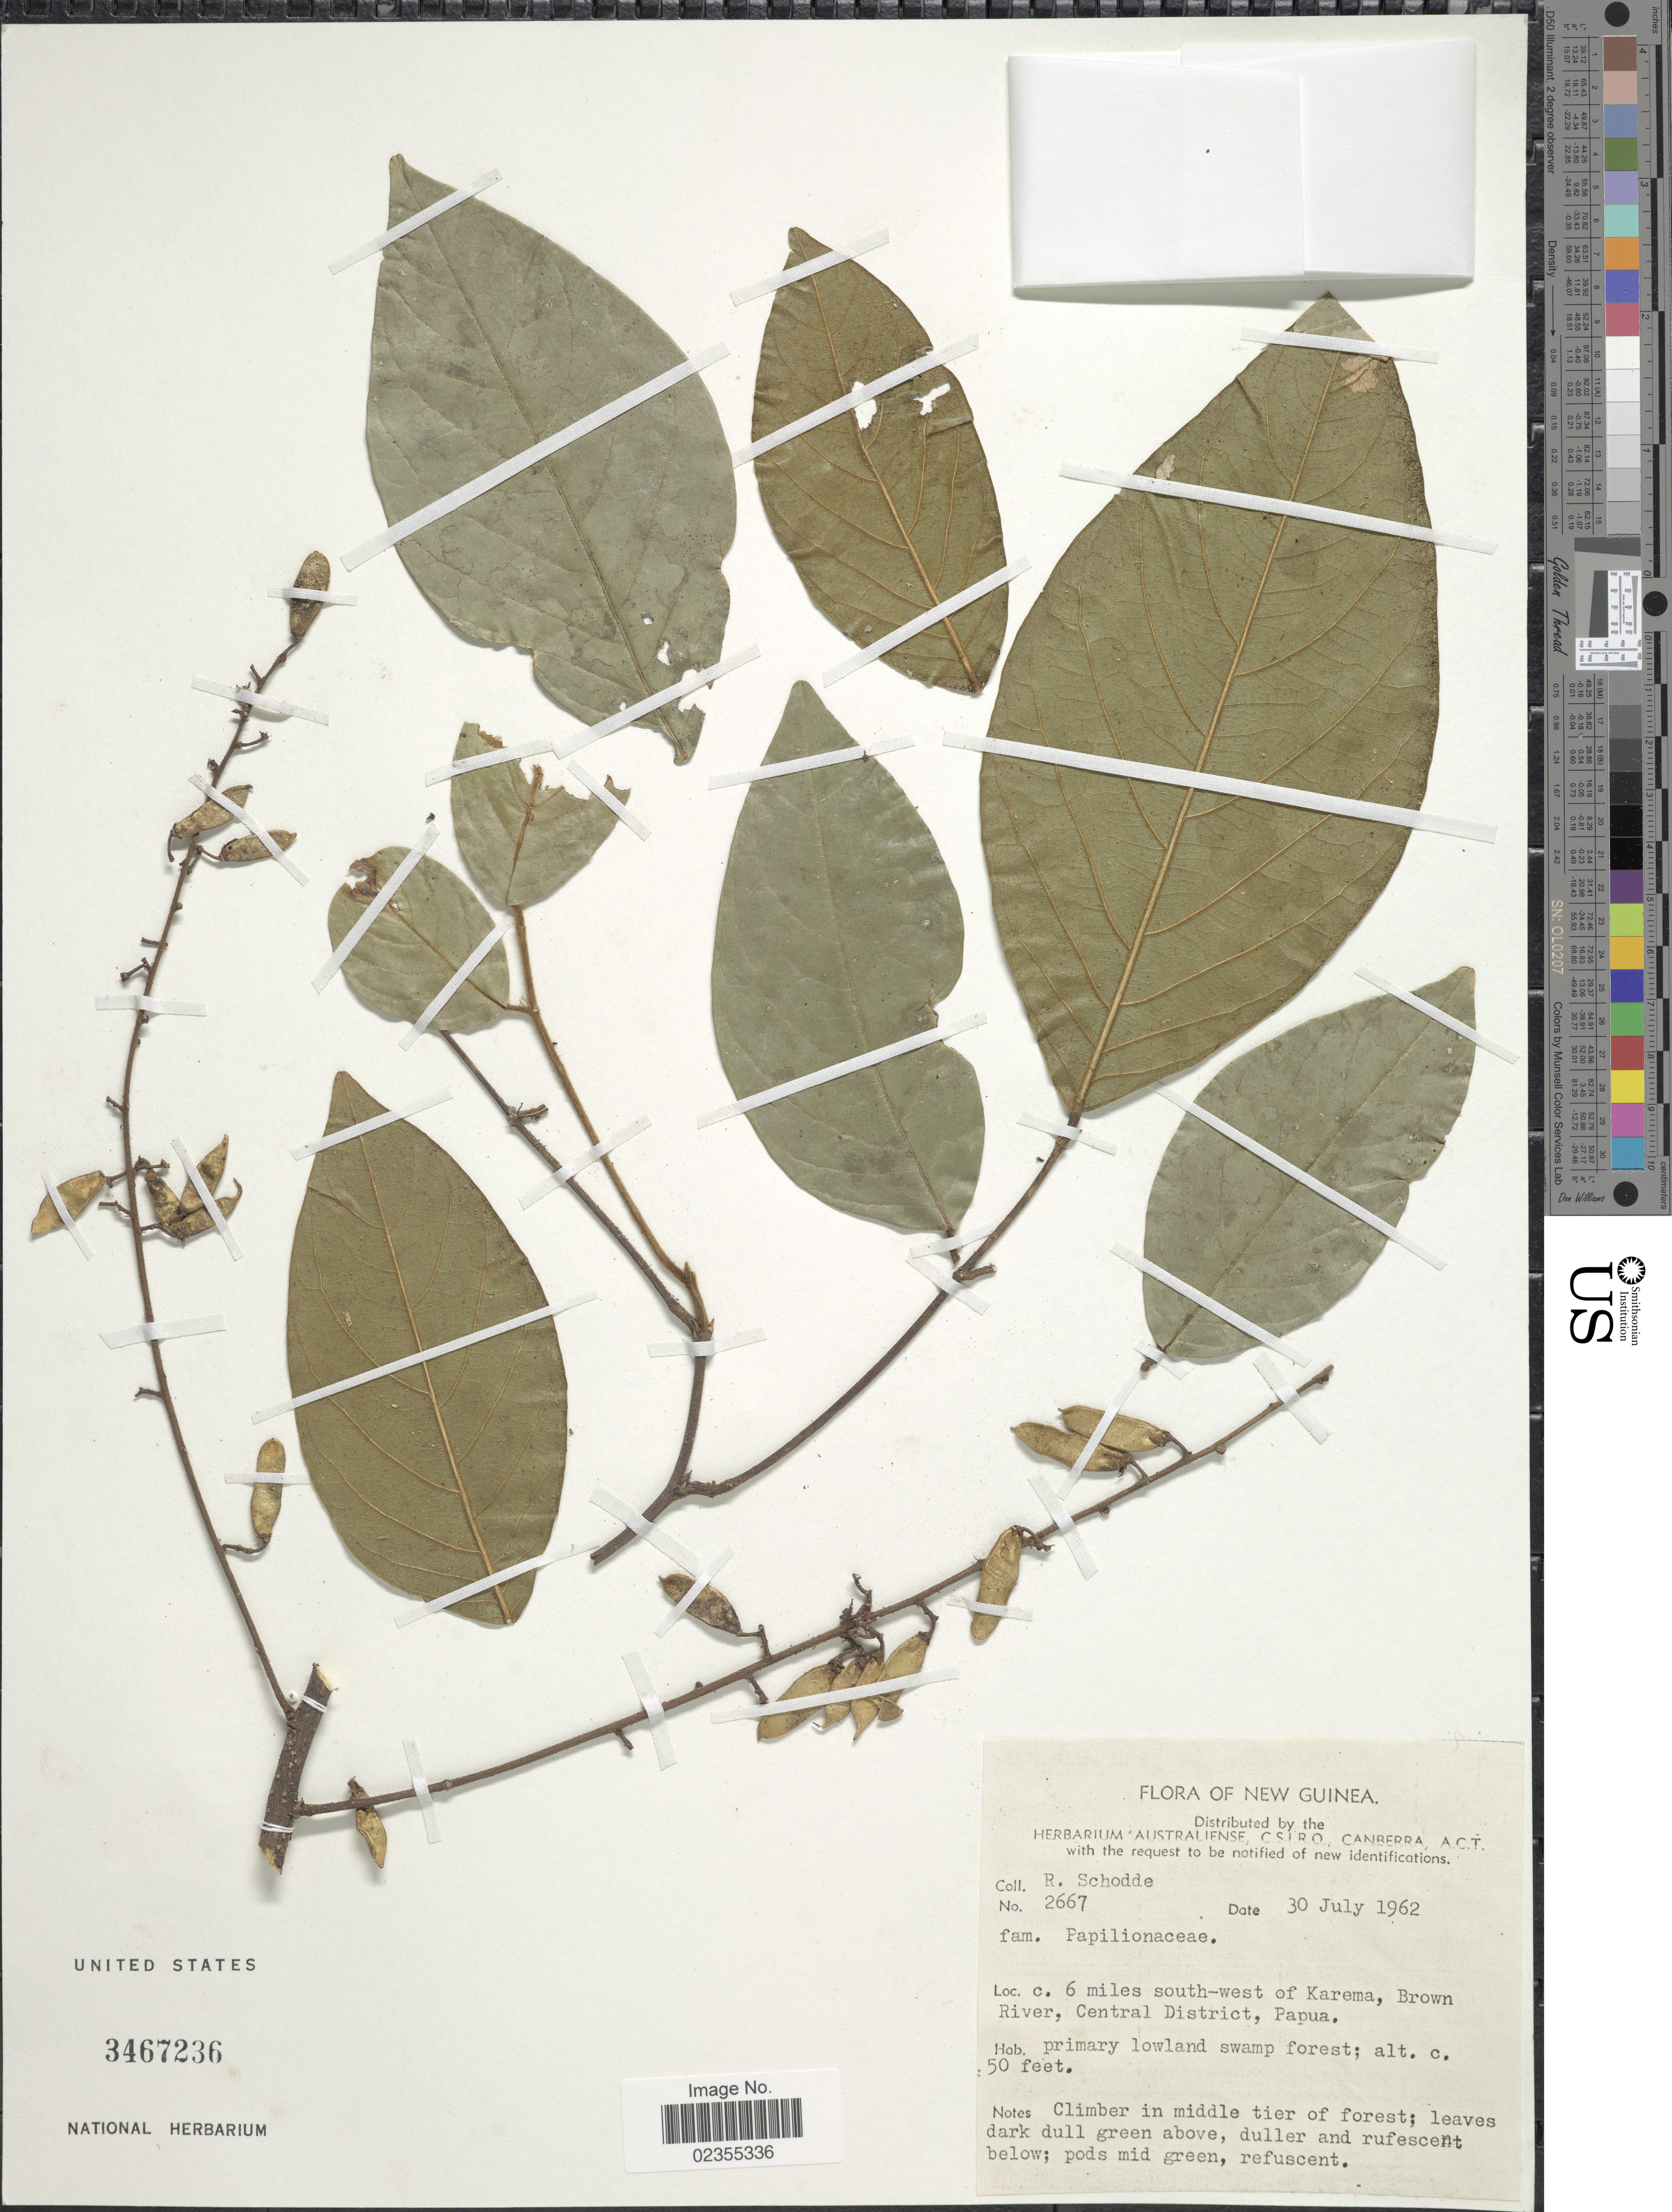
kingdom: Plantae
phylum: Tracheophyta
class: Magnoliopsida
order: Fabales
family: Fabaceae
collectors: R. Schodde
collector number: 2667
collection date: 1962-07-30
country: Papua New Guinea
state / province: Central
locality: New Guinea, c. 6 miles south-west of Karema, brown River, Central District, primary lowland swamp forest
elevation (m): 15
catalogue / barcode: US 3467236